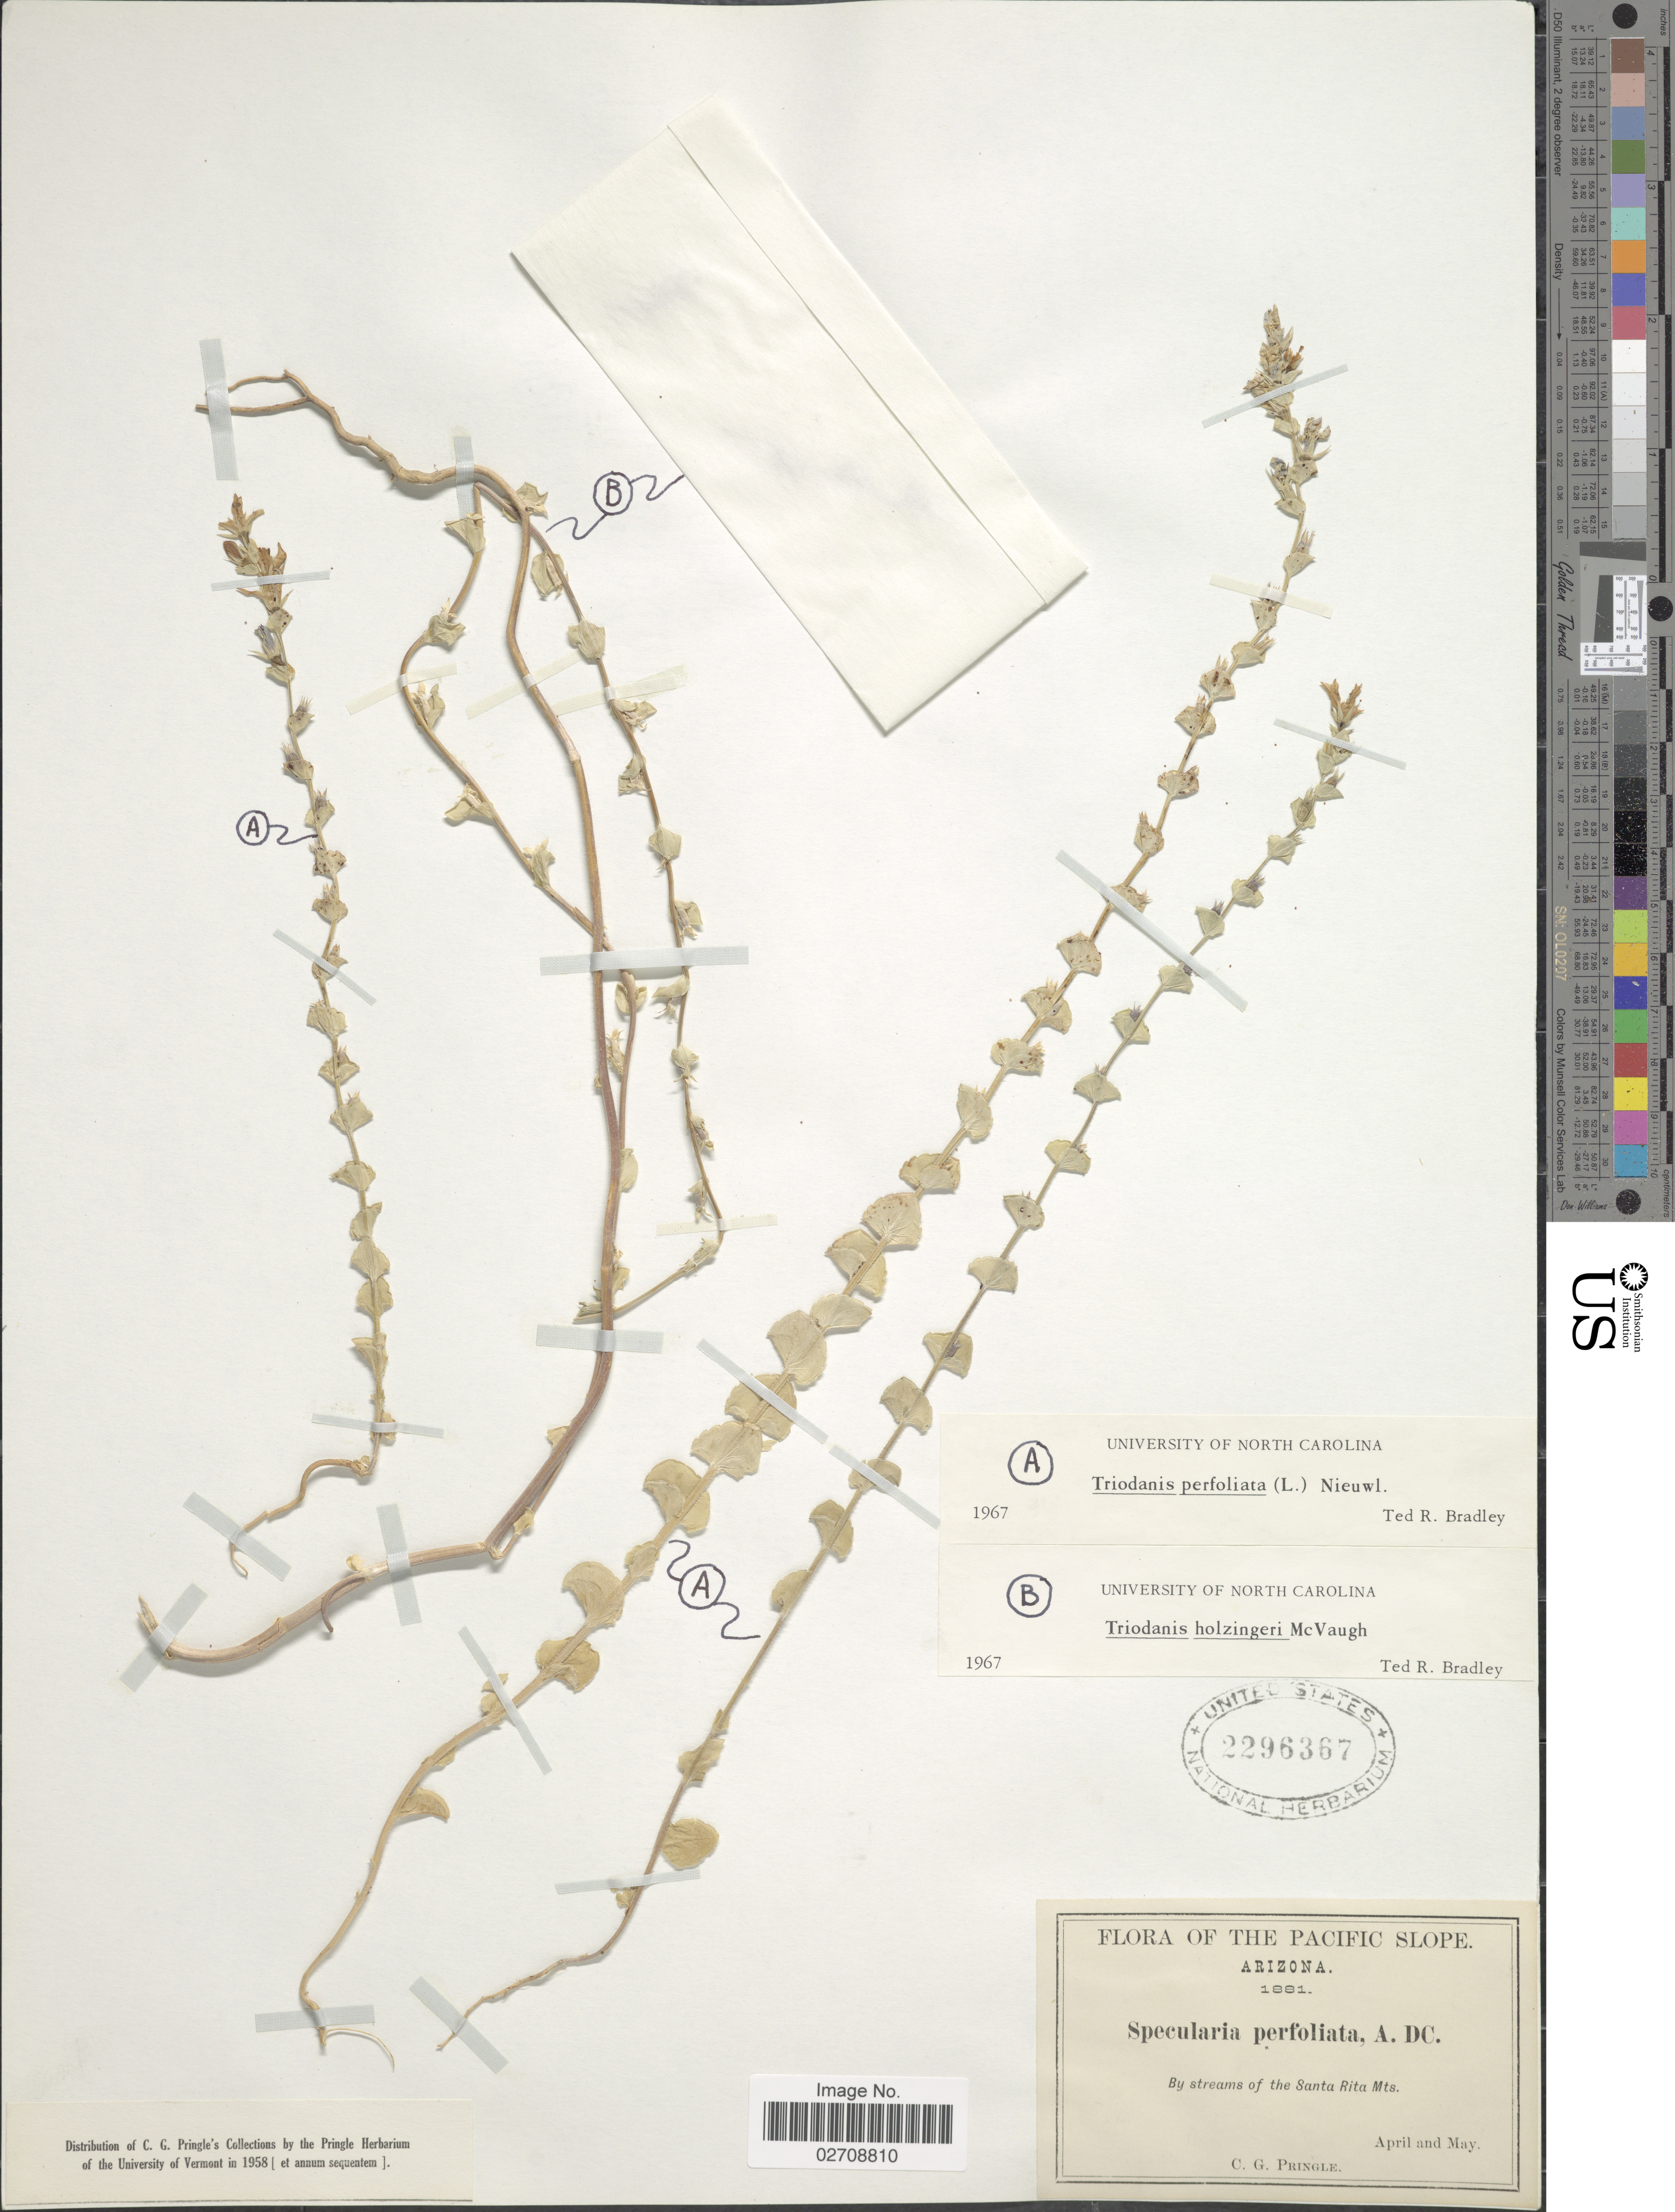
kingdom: Plantae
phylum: Tracheophyta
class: Magnoliopsida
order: Asterales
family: Campanulaceae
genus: Triodanis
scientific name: Triodanis holzingeri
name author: McVaugh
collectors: C. G. Pringle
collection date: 1881-04/1881-05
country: United States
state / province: Arizona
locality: The Pacific Slope, Arizona, By streams of the Santa Rita Mts.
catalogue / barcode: US 2296367